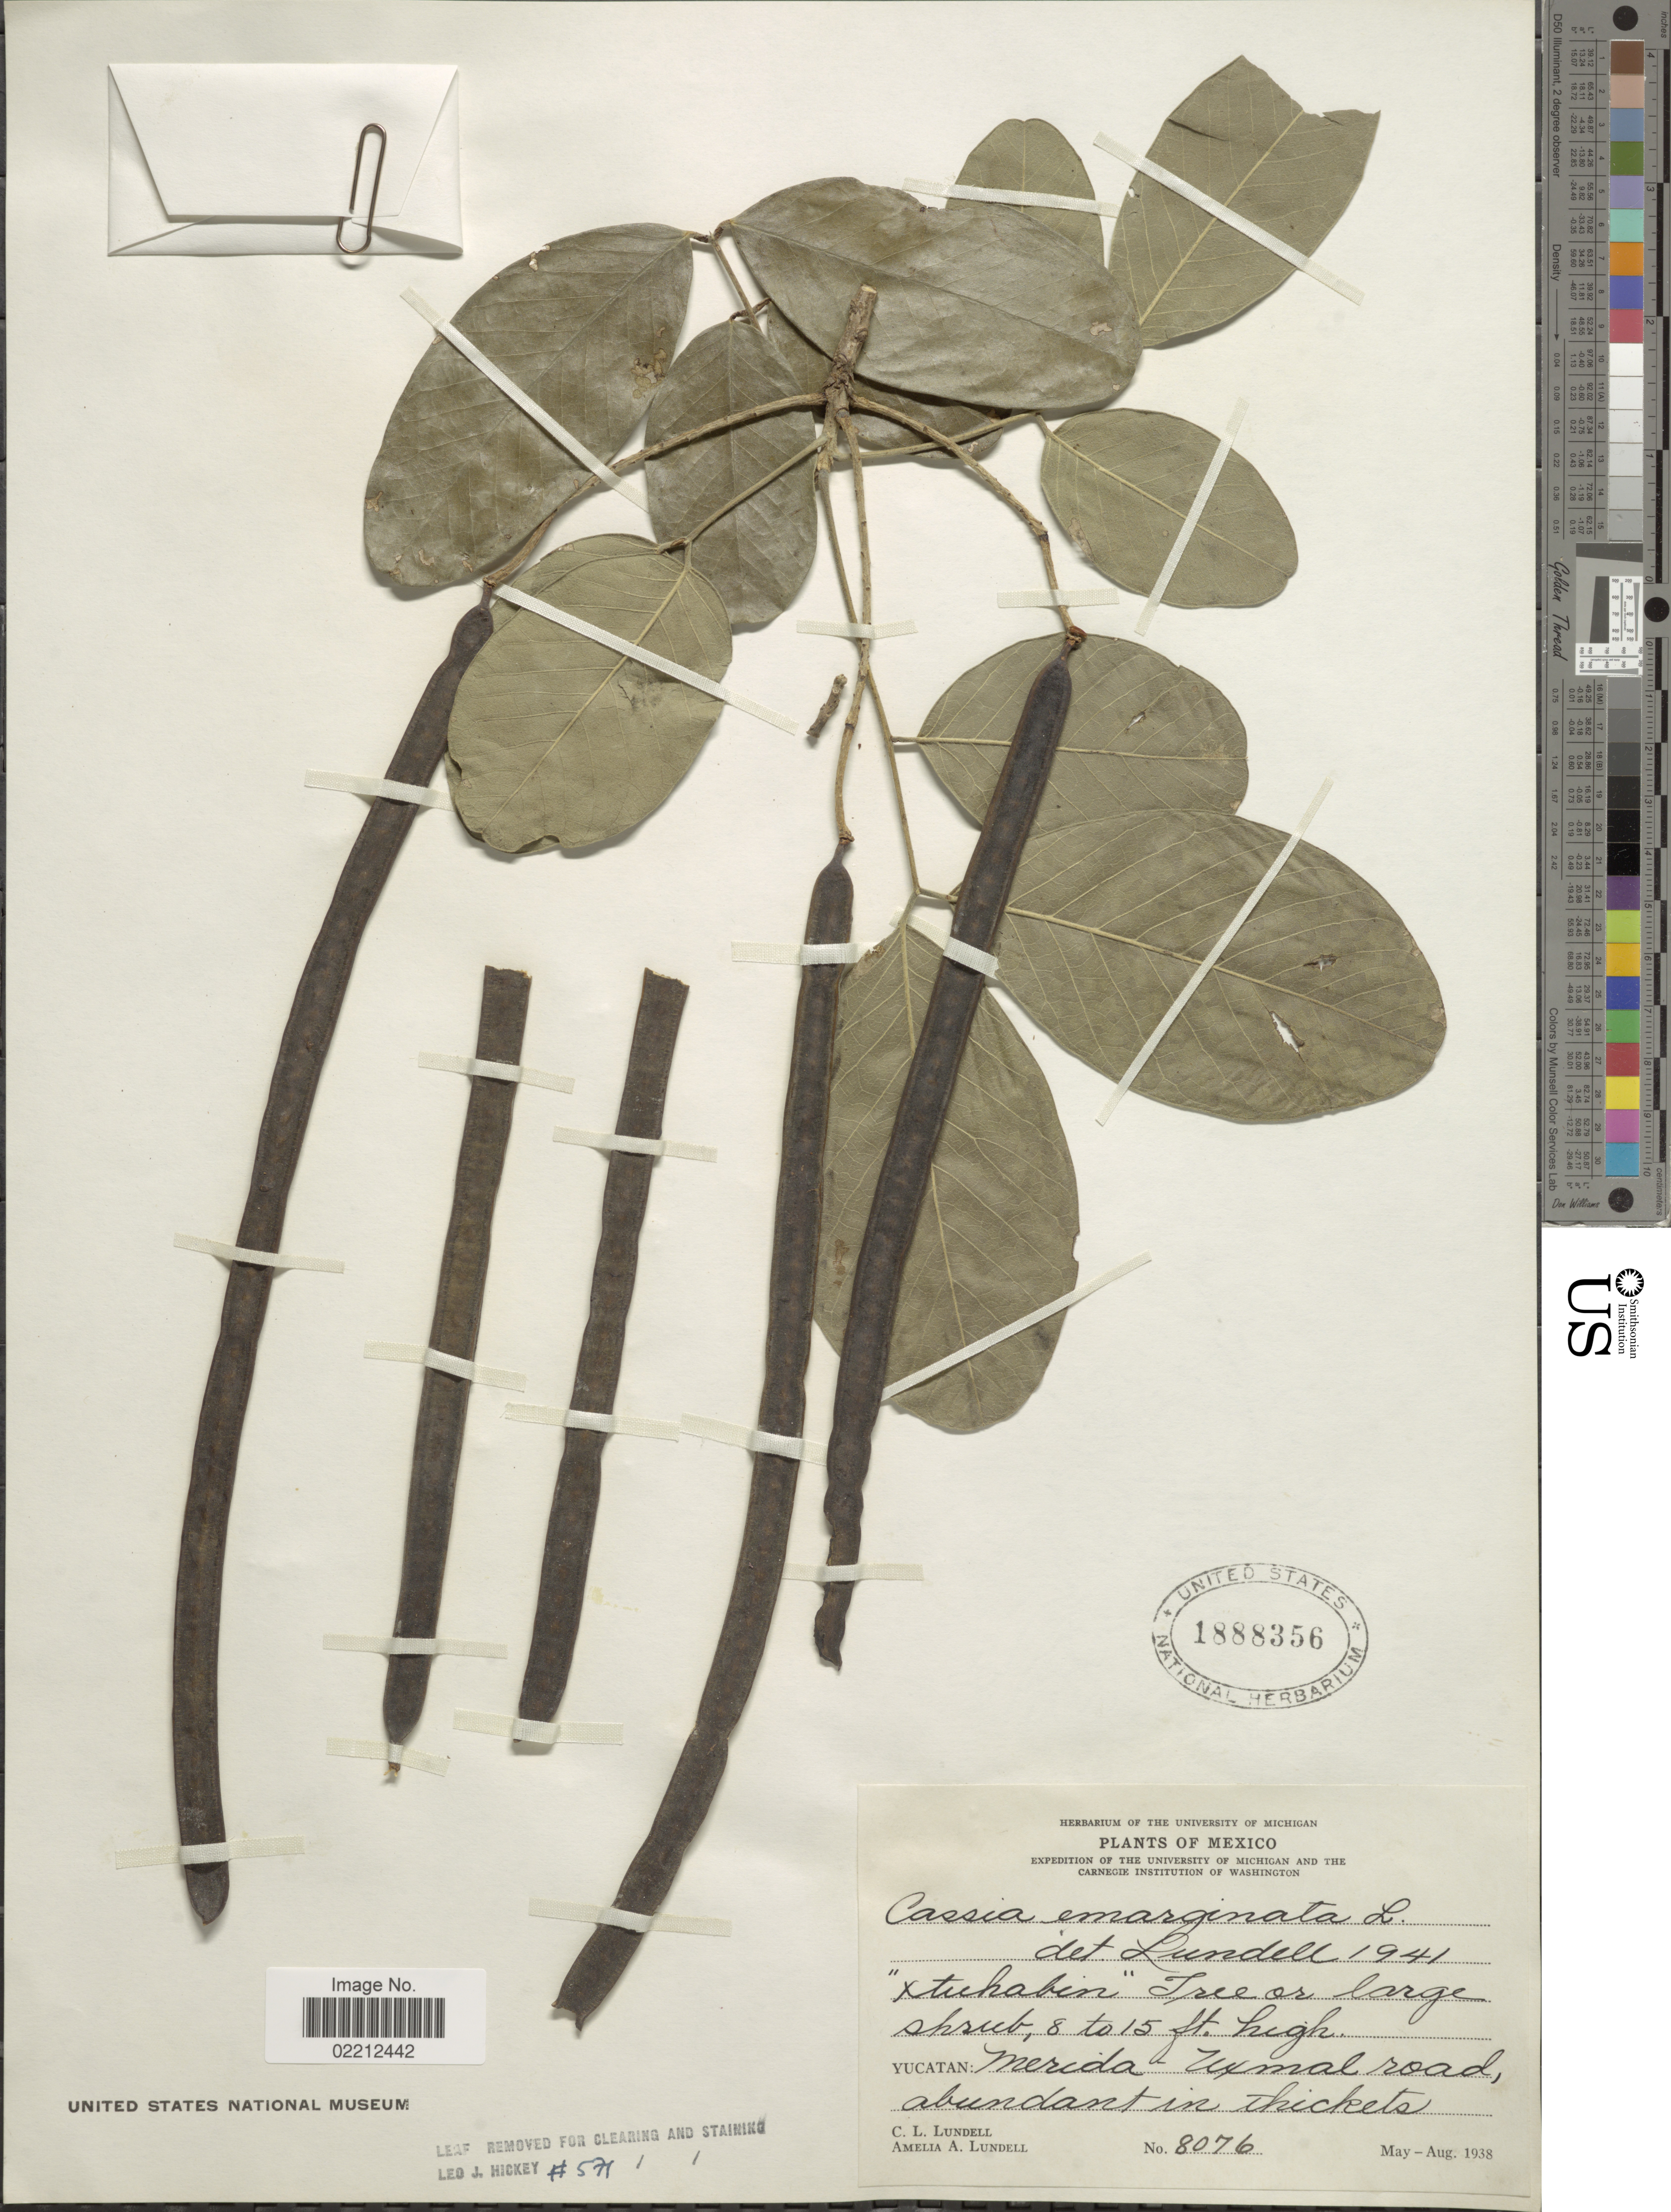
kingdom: Plantae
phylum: Tracheophyta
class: Magnoliopsida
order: Fabales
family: Fabaceae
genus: Senna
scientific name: Senna emarginata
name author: L.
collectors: C. L. Lundell & A. A. Lundell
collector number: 8076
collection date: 1938-05/1938-08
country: Mexico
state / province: Yucatán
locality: Yucatan: Merida Uxmal road,Mexico.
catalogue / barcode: US 1888356